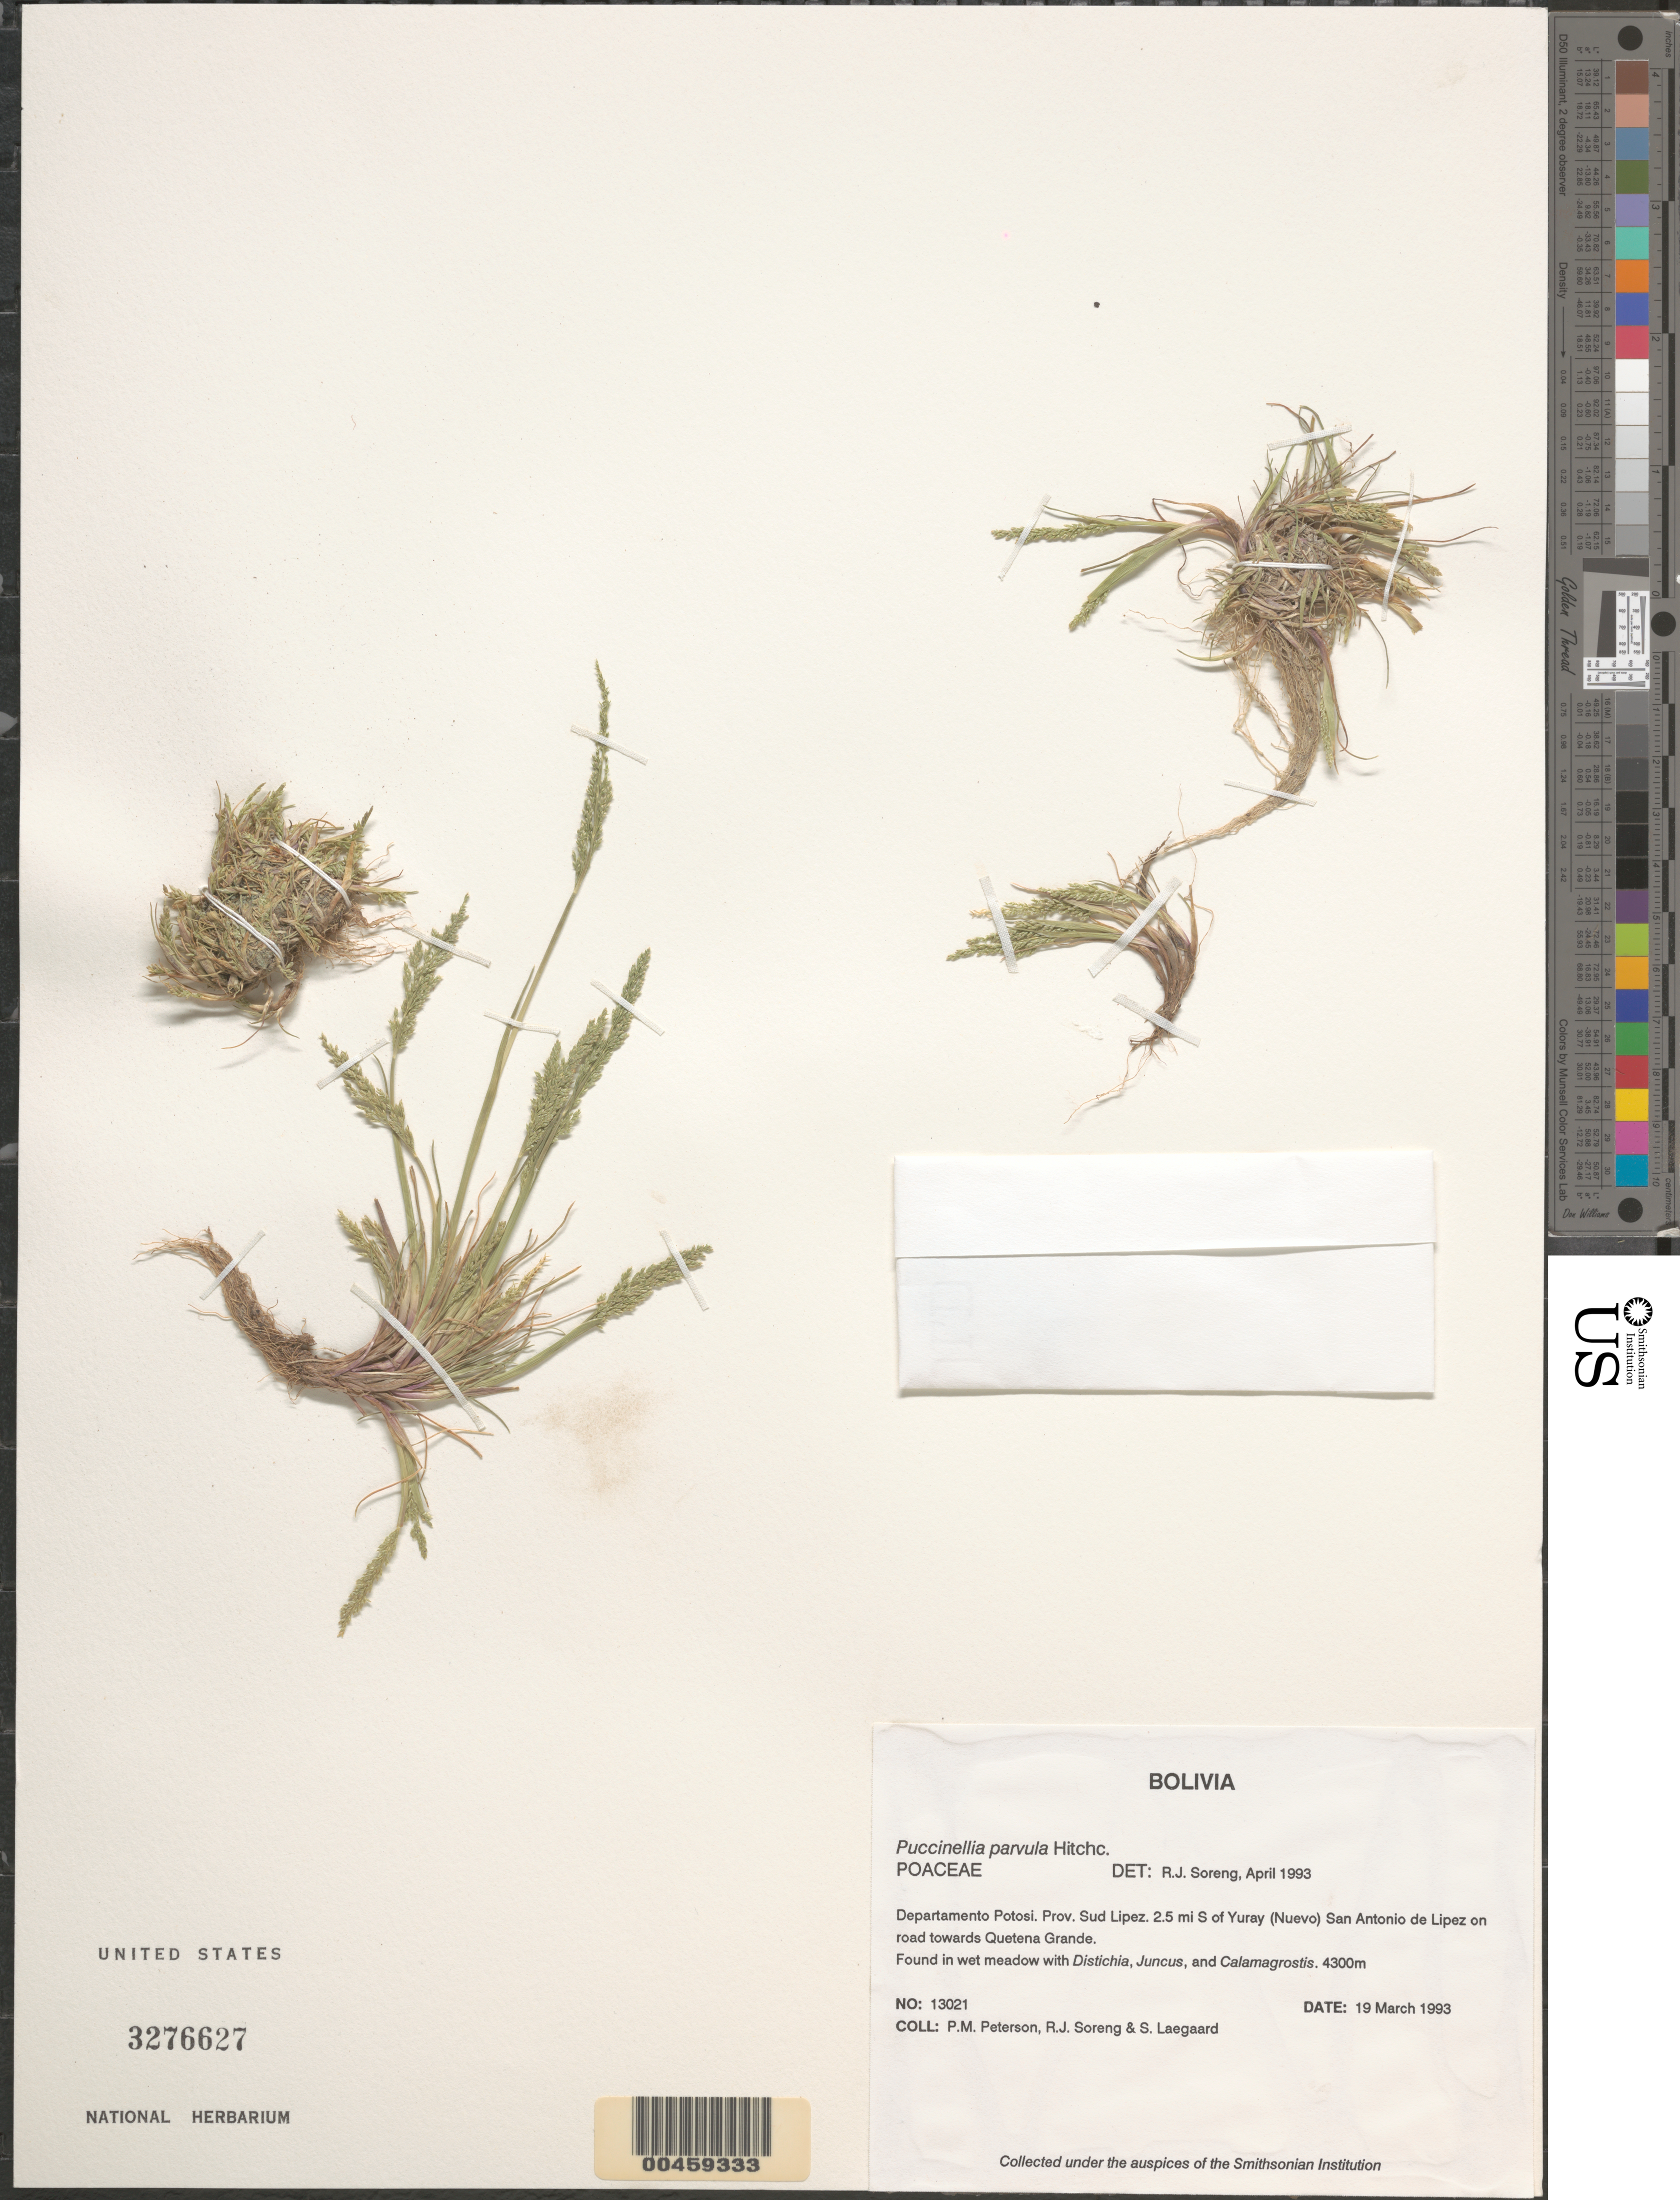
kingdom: Plantae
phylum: Tracheophyta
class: Liliopsida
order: Poales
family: Poaceae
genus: Puccinellia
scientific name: Puccinellia parvula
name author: Hitchc.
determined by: Soreng, Robert J., Research Associate (BOT), Smithsonian Institution - National Museum of Natural History (UNITED STATES)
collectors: P. M. Peterson, R. J. Soreng & S. Lægaard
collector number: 13021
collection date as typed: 19 Mar 1993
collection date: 1993-03-19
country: Bolivia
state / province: Potosí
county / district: Sud Lípez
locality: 2.5 mi S of Yuray (Nuevo) San Antonia de Lipez on road towards Quentena Grande.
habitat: Found in wet meadow with Distichia, Juncus, and Calamagrostis.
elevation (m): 4300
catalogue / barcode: US 3276627